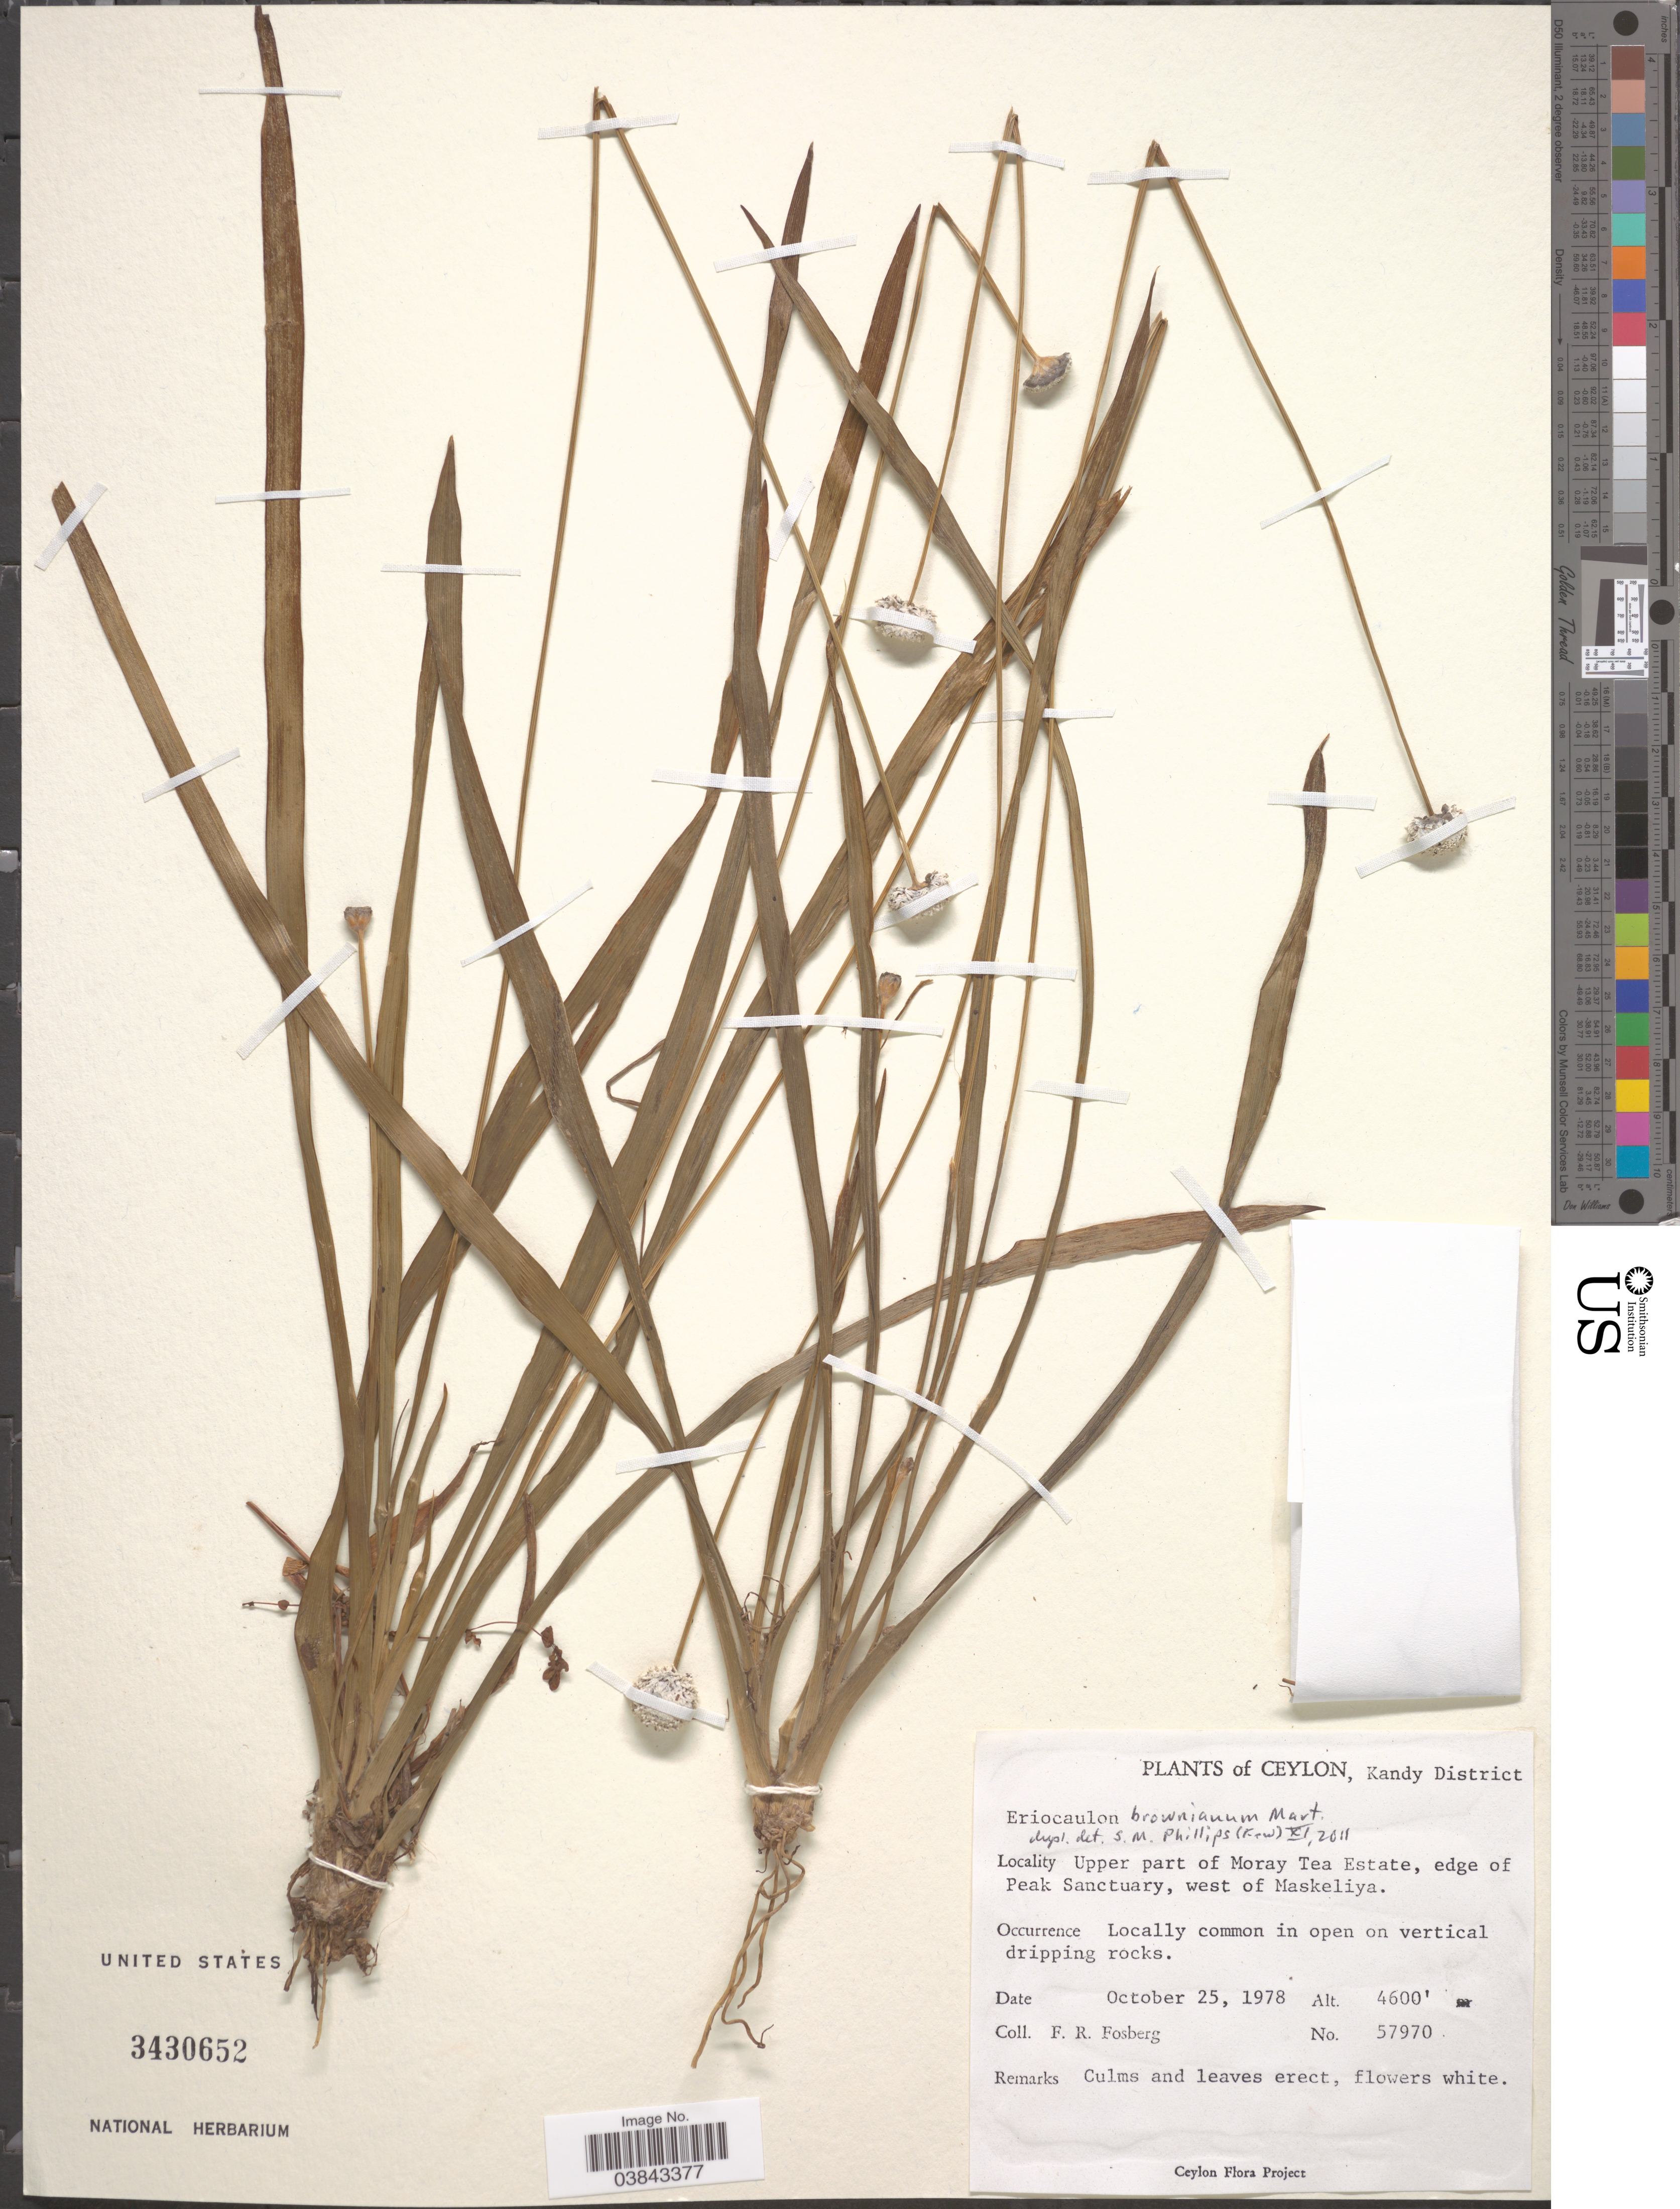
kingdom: Plantae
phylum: Tracheophyta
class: Liliopsida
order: Poales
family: Eriocaulaceae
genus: Eriocaulon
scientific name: Eriocaulon brownianum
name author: Mart.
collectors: F. R. Fosberg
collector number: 57970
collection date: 1978-10-25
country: Sri Lanka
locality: Ceylon. Kandy District. Upper part of Moray Tea Estate, edge of Peak Sanctuary, west of Maskeliya.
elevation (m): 1402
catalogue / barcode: US 3430652